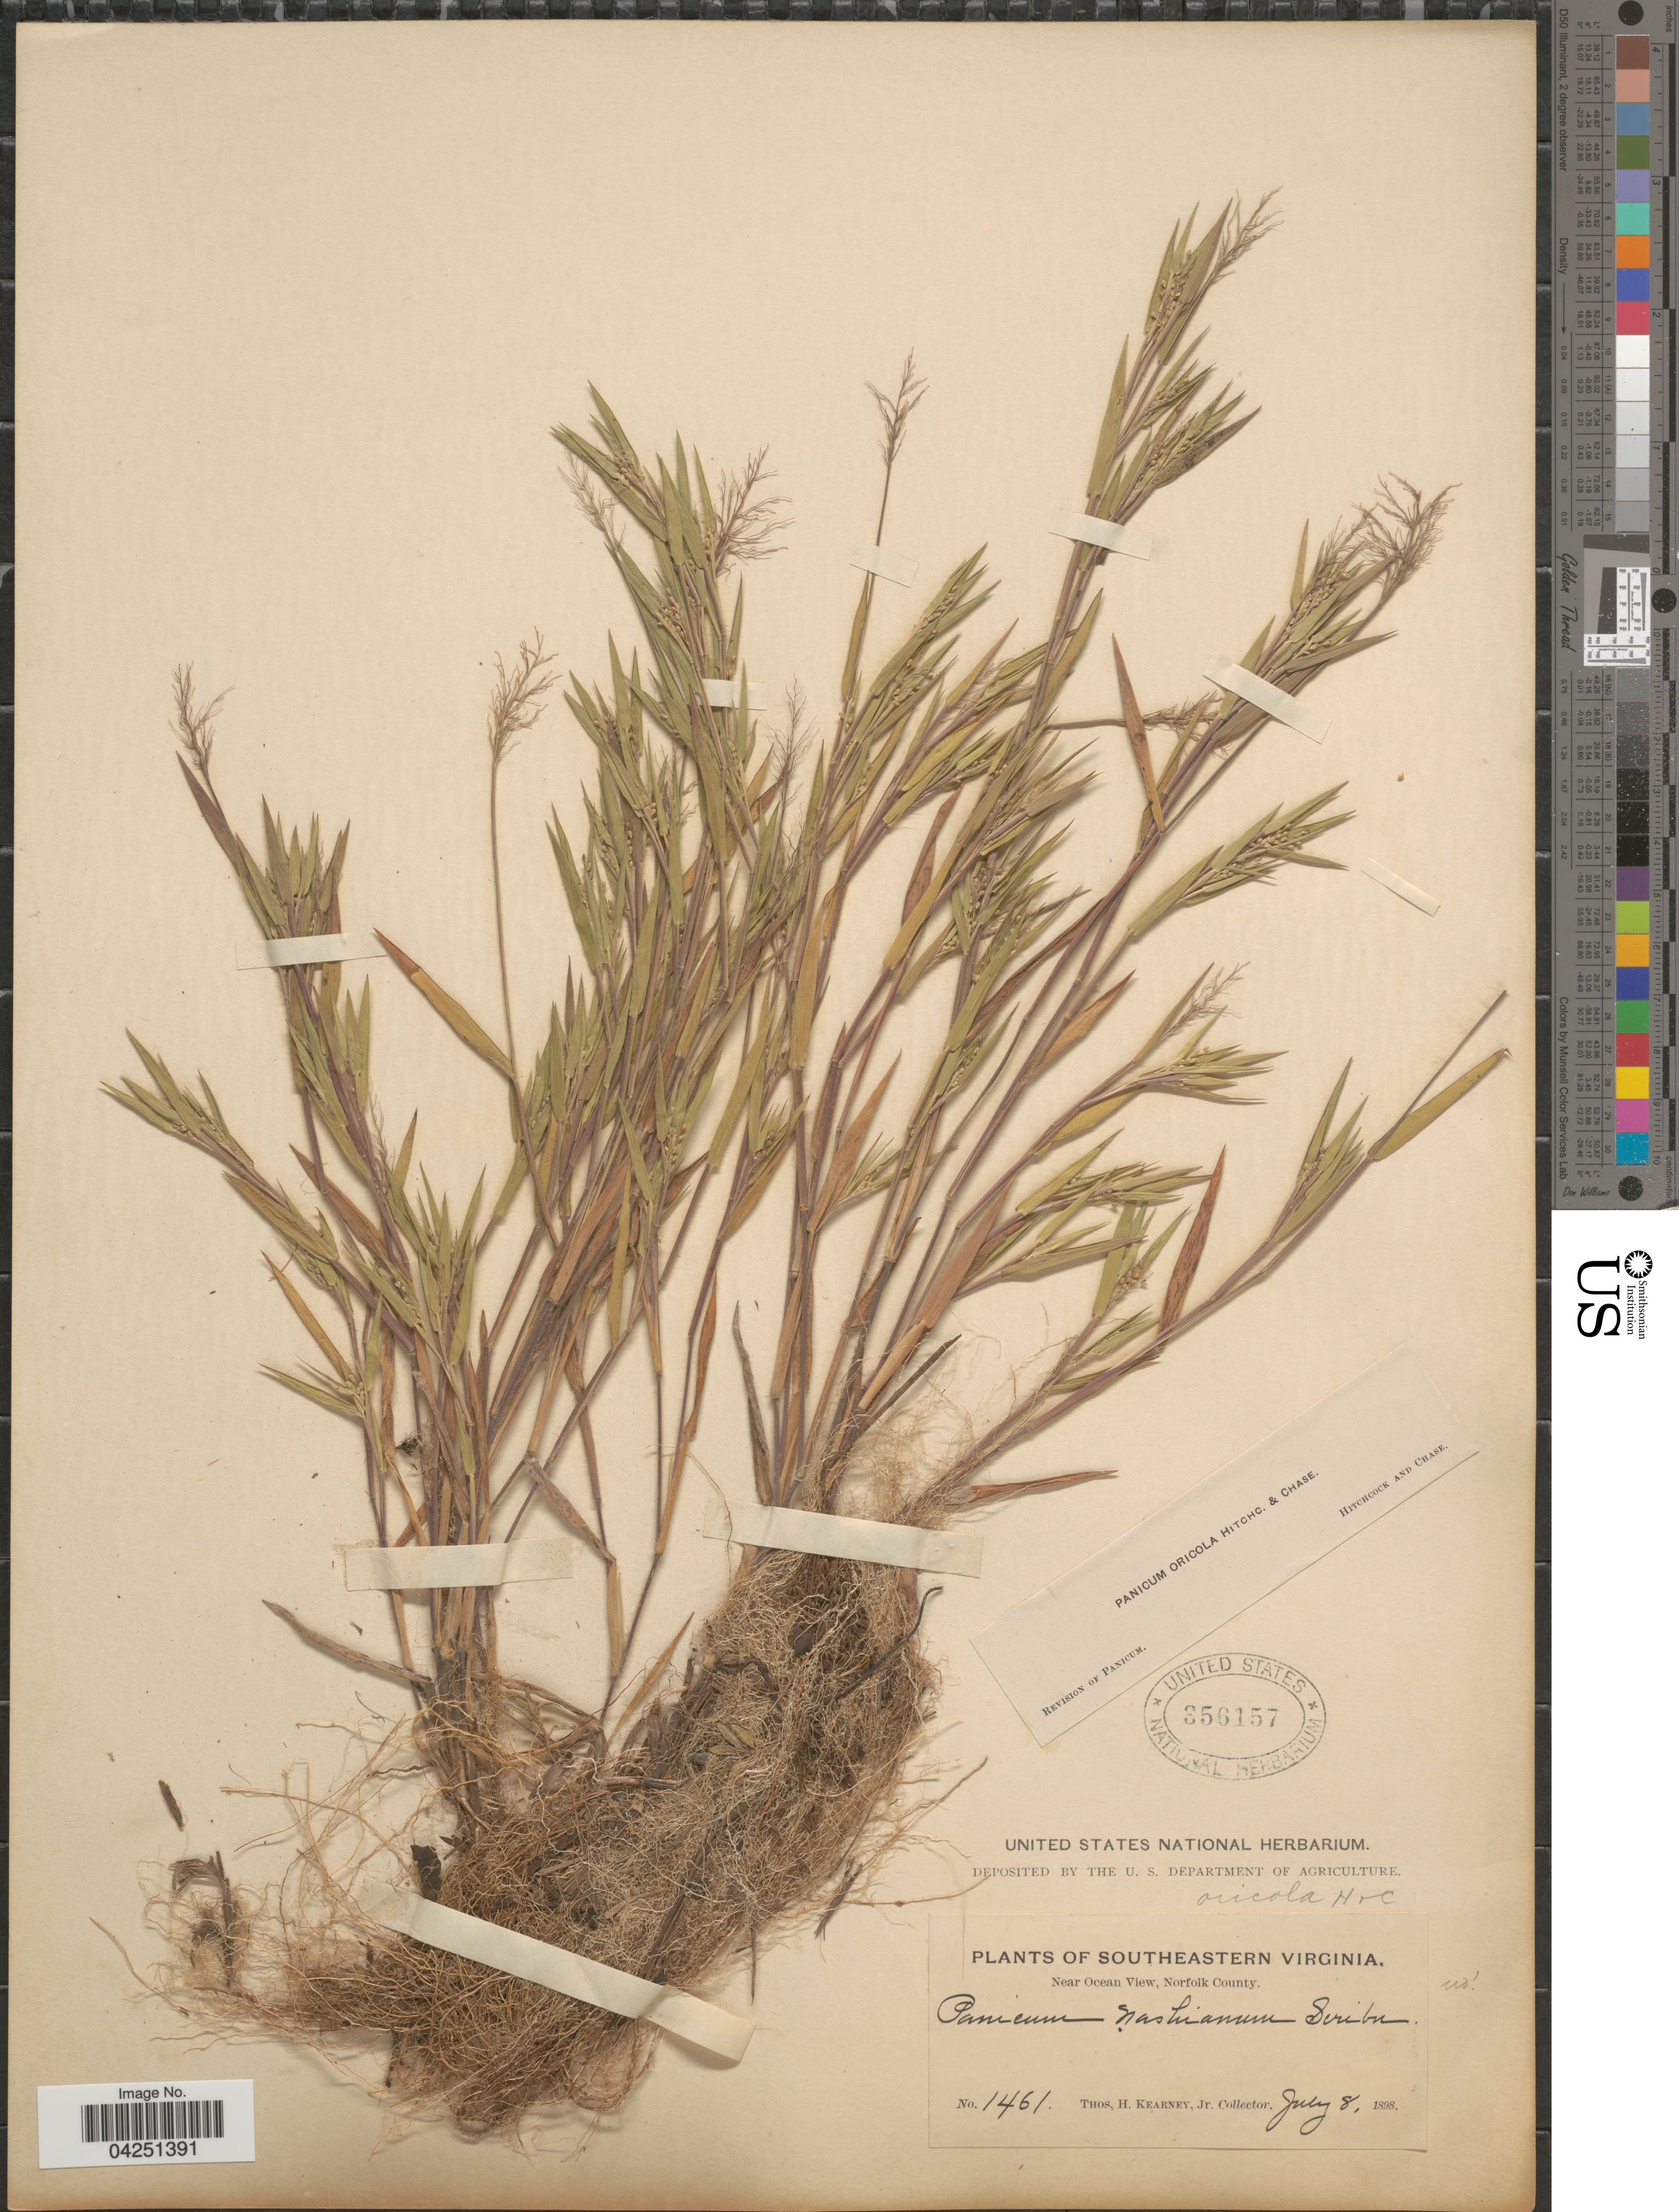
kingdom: Plantae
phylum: Tracheophyta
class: Liliopsida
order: Poales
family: Poaceae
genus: Dichanthelium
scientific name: Dichanthelium acuminatum var. acuminatum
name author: (Sw.) Gould & C.A. Clark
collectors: T. H. Kearney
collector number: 1461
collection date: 1898-07-08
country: United States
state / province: Virginia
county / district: City of Norfolk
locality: Southeastern Virginia. Near Ocean View, Norfolk County.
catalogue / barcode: US 356157